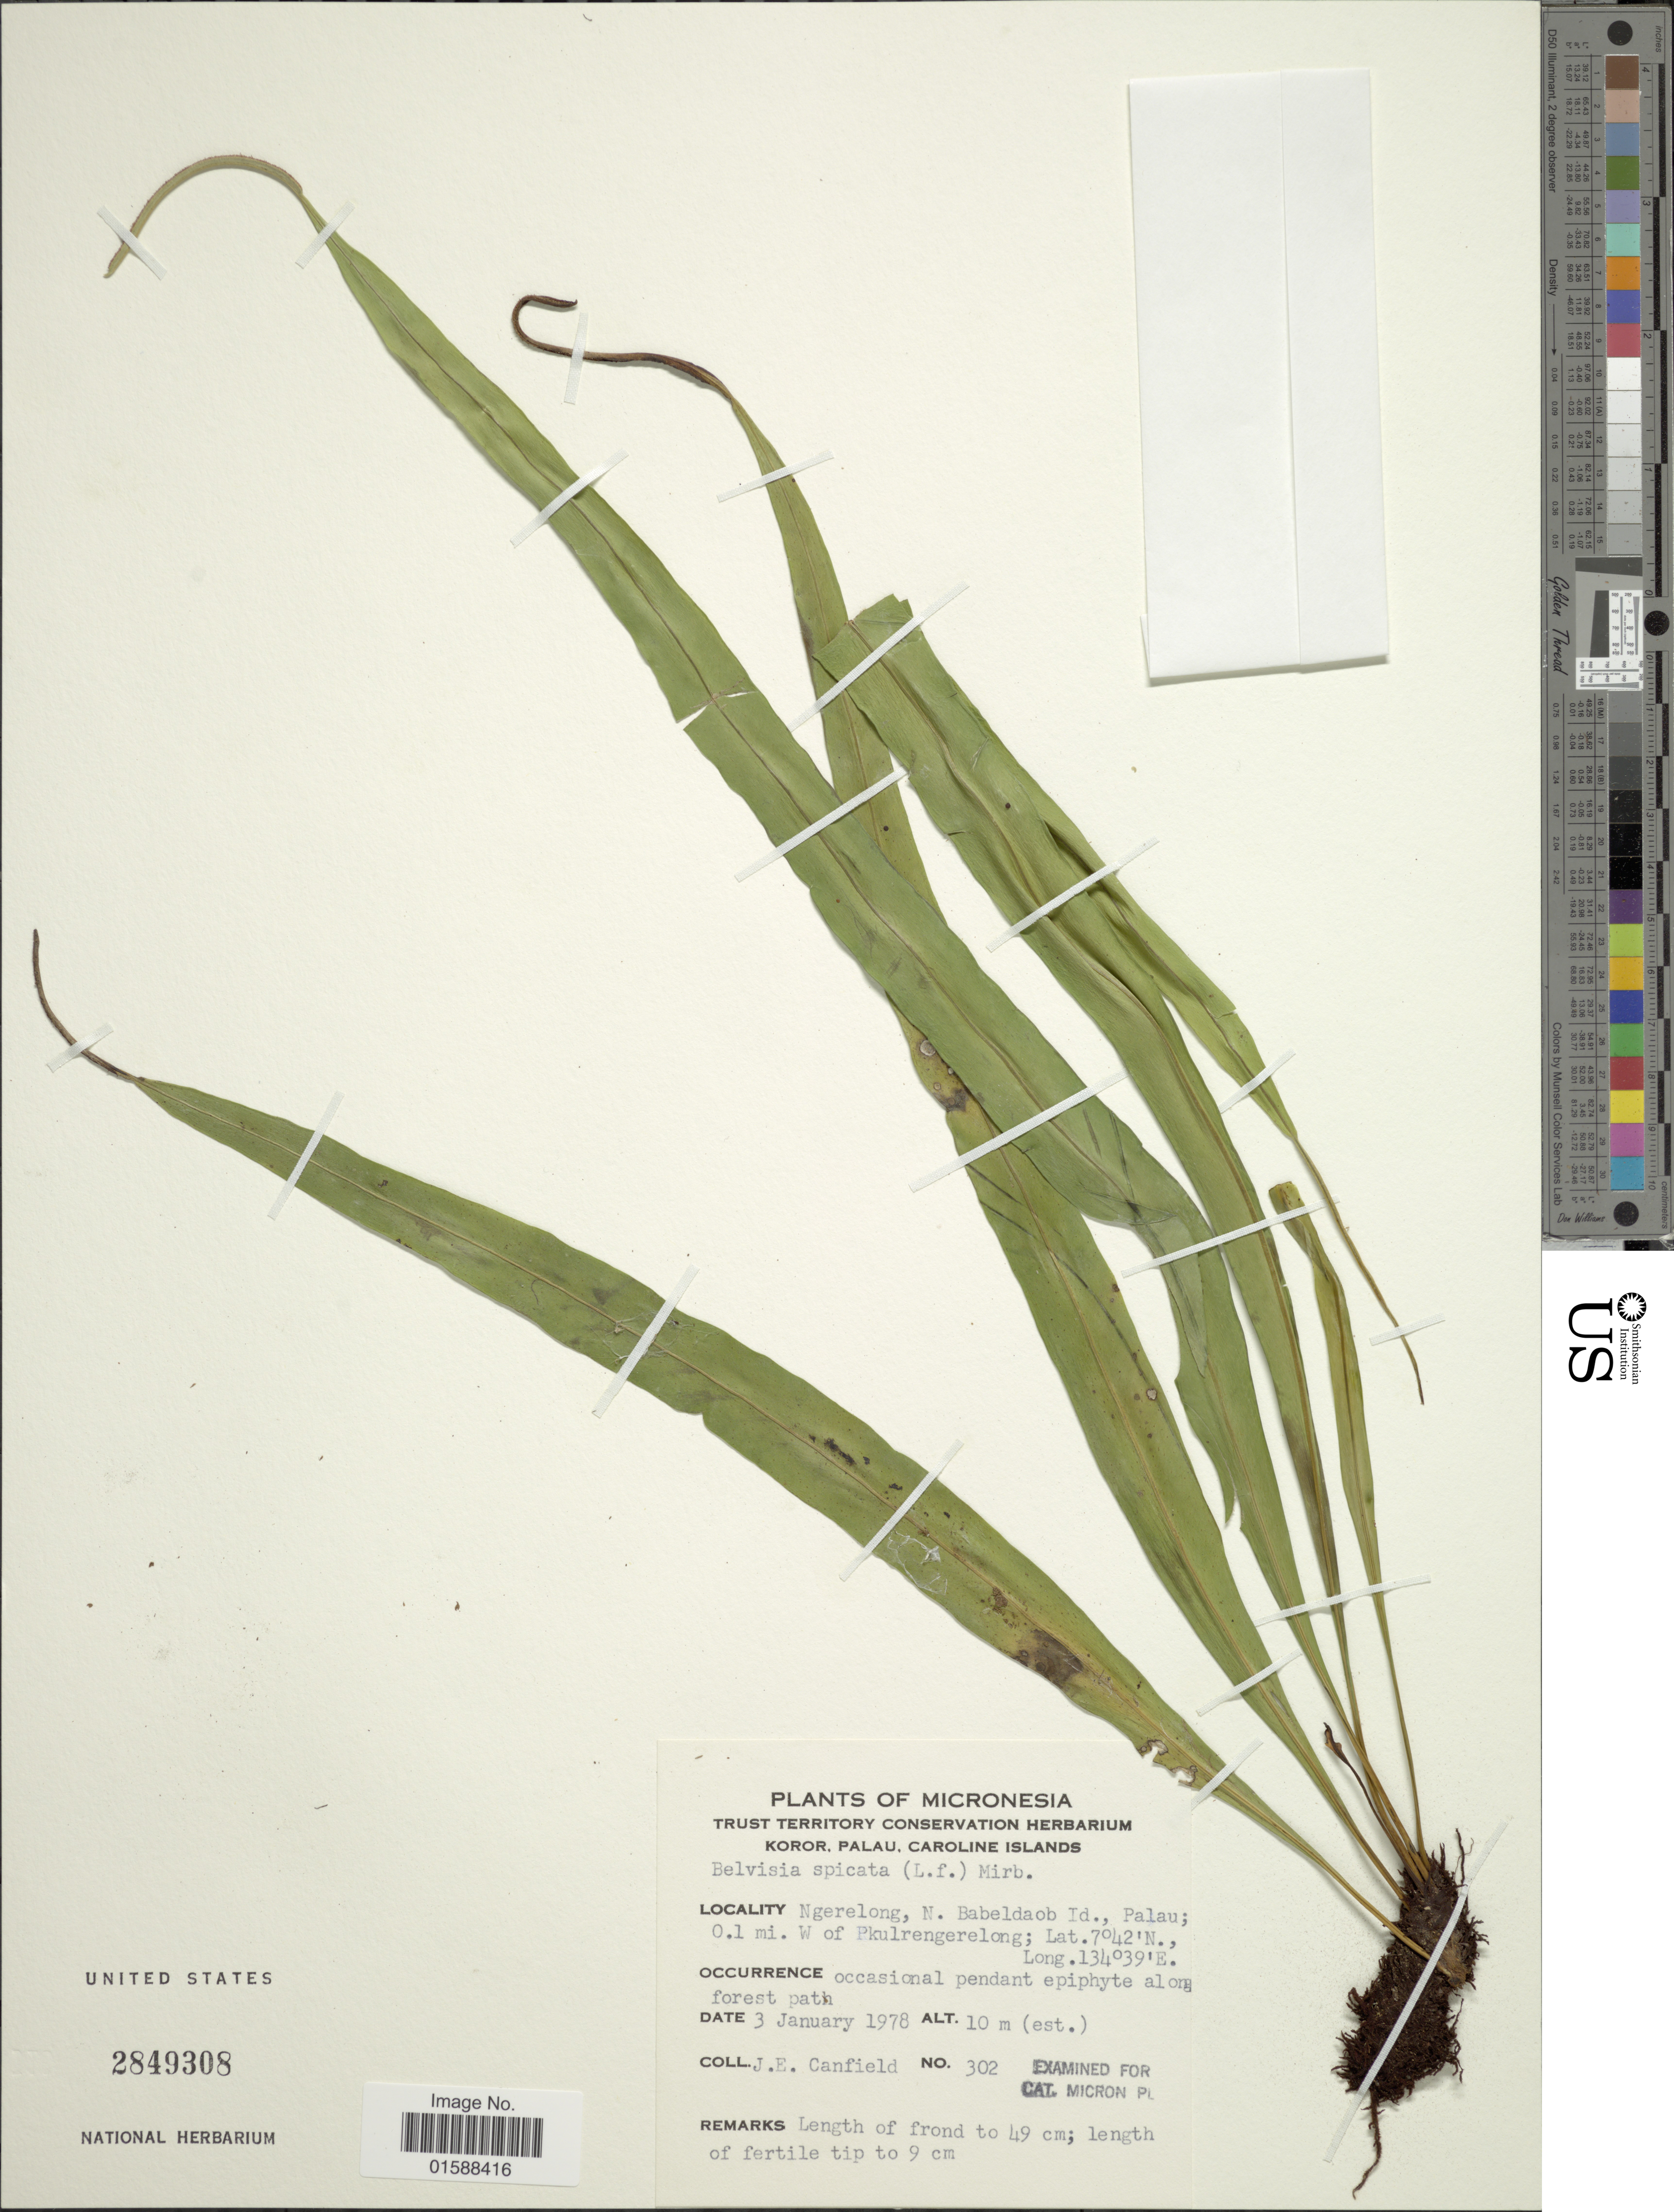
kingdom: Plantae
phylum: Tracheophyta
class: Polypodiopsida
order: Polypodiales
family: Polypodiaceae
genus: Lepisorus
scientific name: Lepisorus spicatus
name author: (L. f.) Li S. Wang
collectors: J. E. Canfield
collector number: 302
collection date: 1978-01-03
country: Palau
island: Babeldaob [Babelthuap]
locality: Ngerelong, N. Babeldaob Id., Palau; 0.1 mi. W of Pkulrengerelong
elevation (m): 10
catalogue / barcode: US 2849308